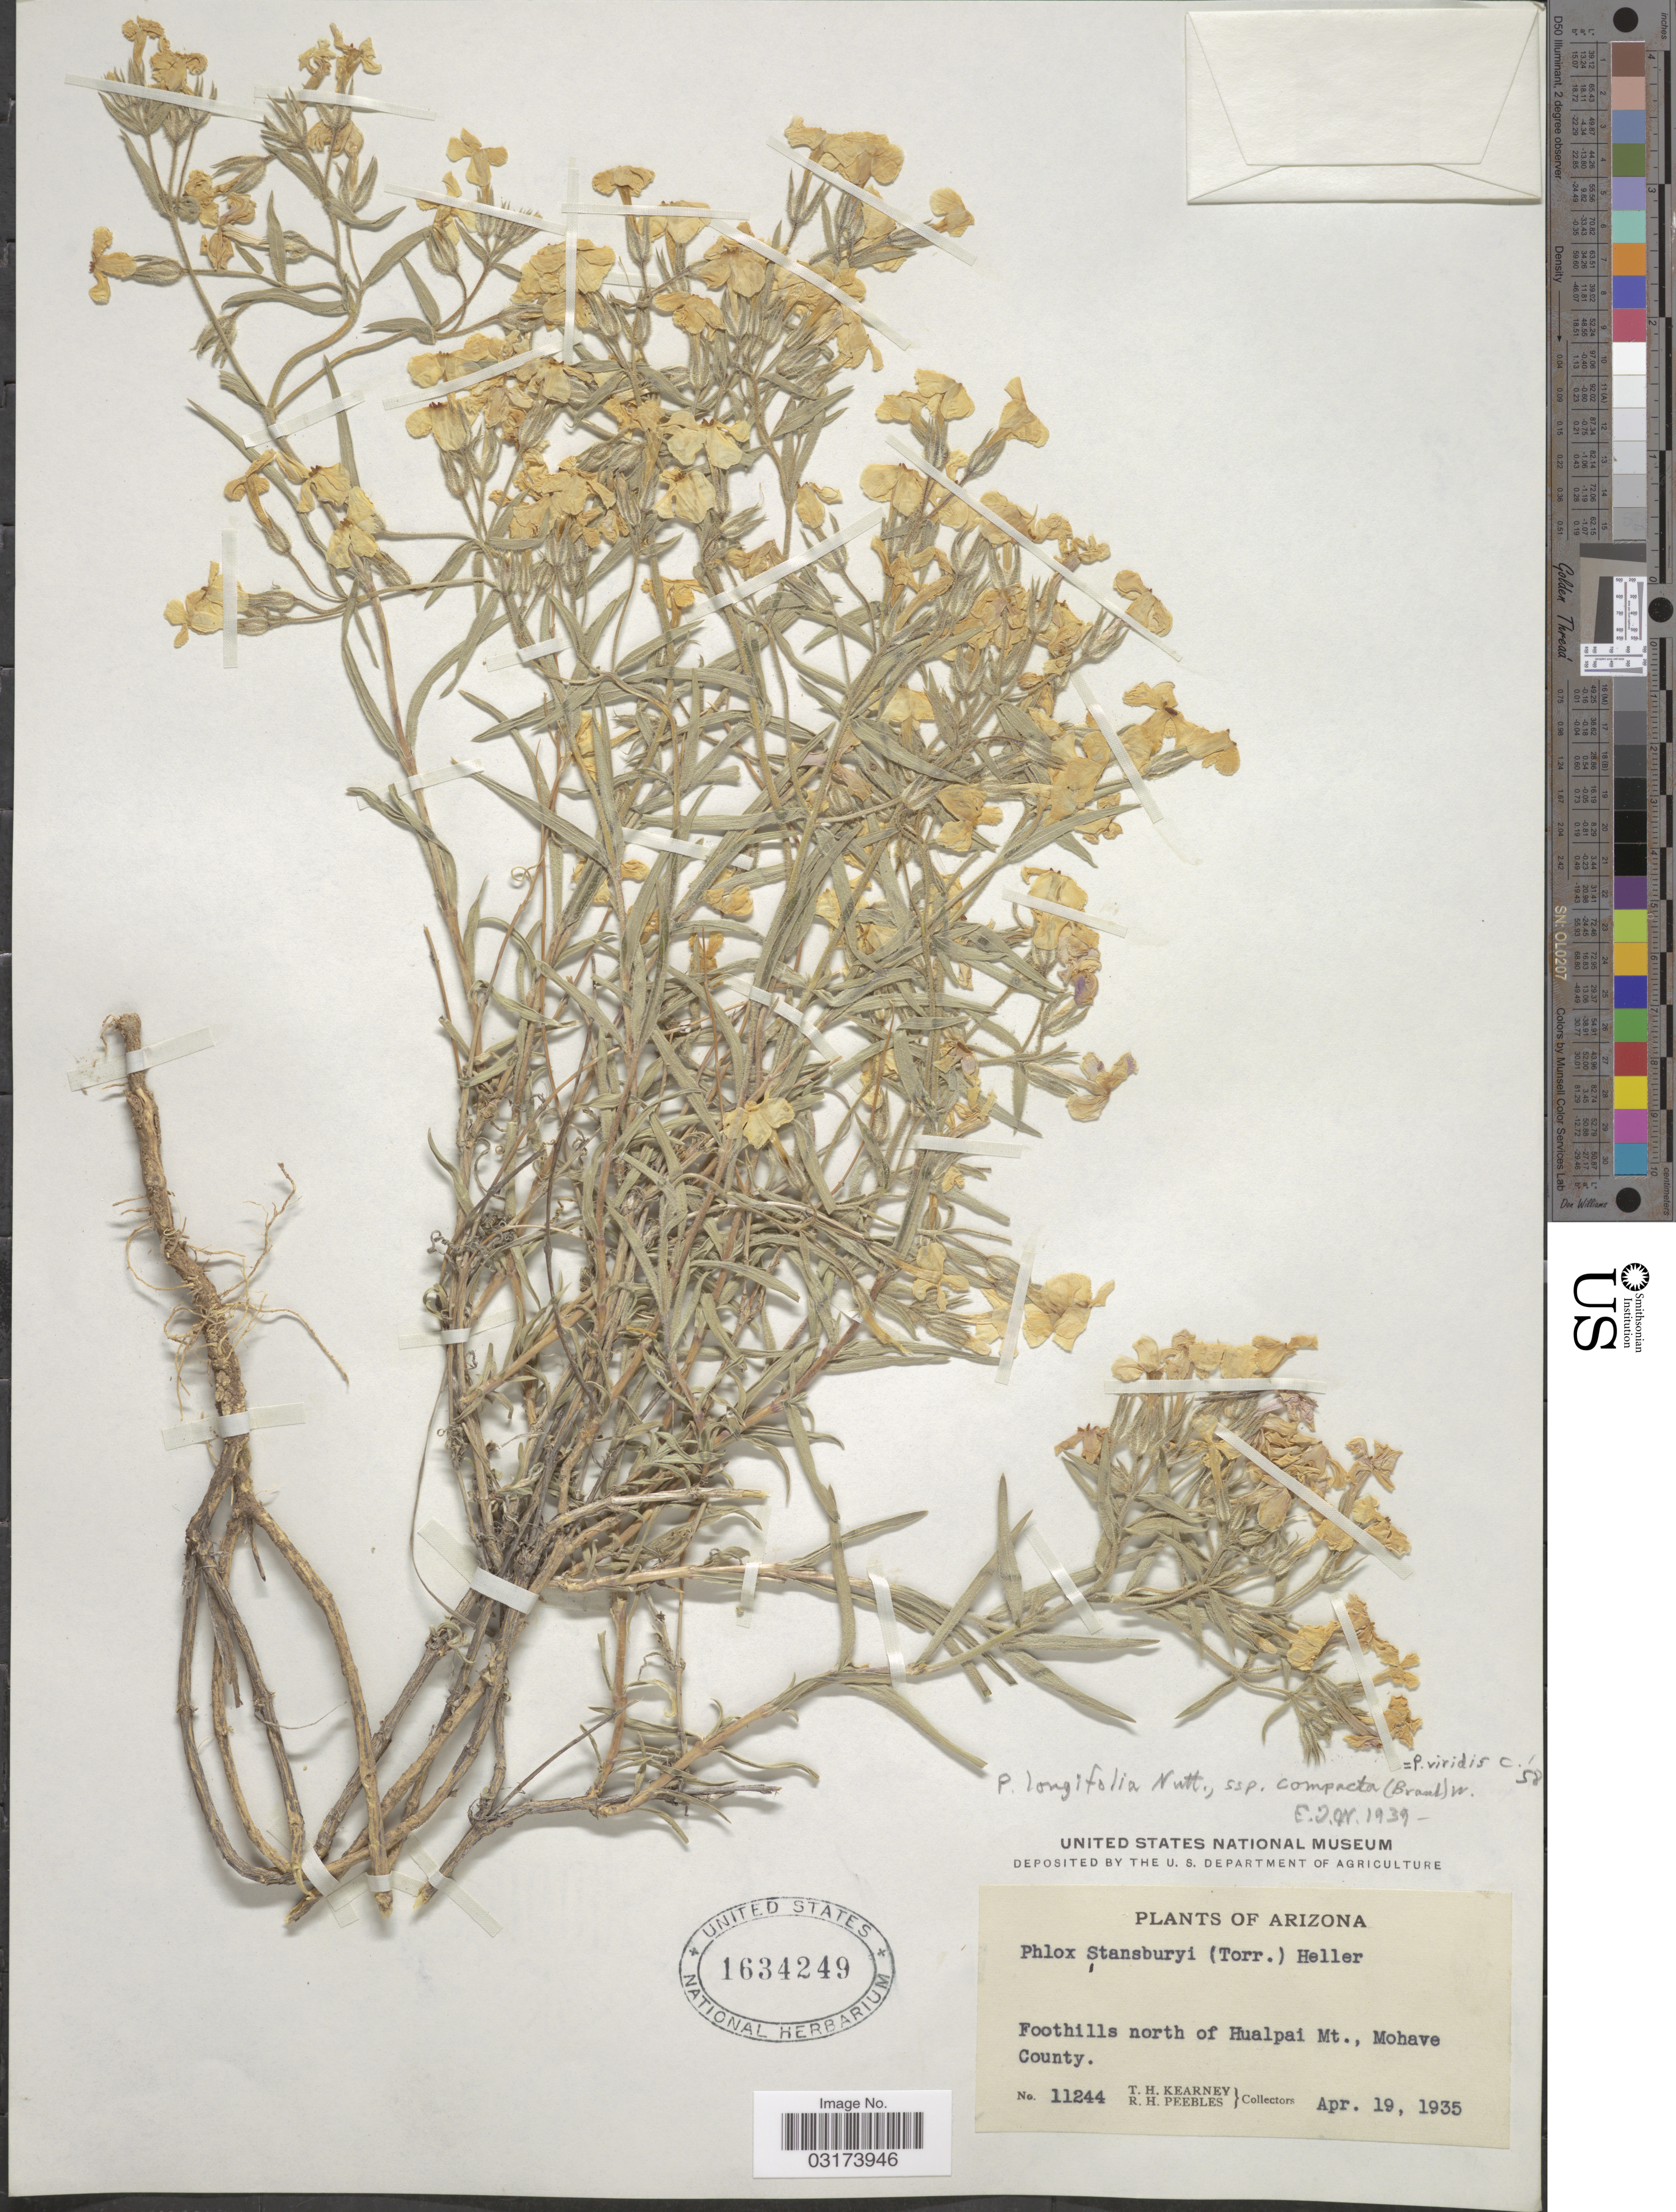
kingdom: Plantae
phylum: Tracheophyta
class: Magnoliopsida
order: Ericales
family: Polemoniaceae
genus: Phlox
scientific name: Phlox longifolia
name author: Nutt.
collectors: T. H. Kearney & R. H. Peebles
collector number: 11244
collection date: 1935-04-19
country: United States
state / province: Arizona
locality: Foothills north of Hualpai Mt., Mohave County.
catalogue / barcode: US 1634249